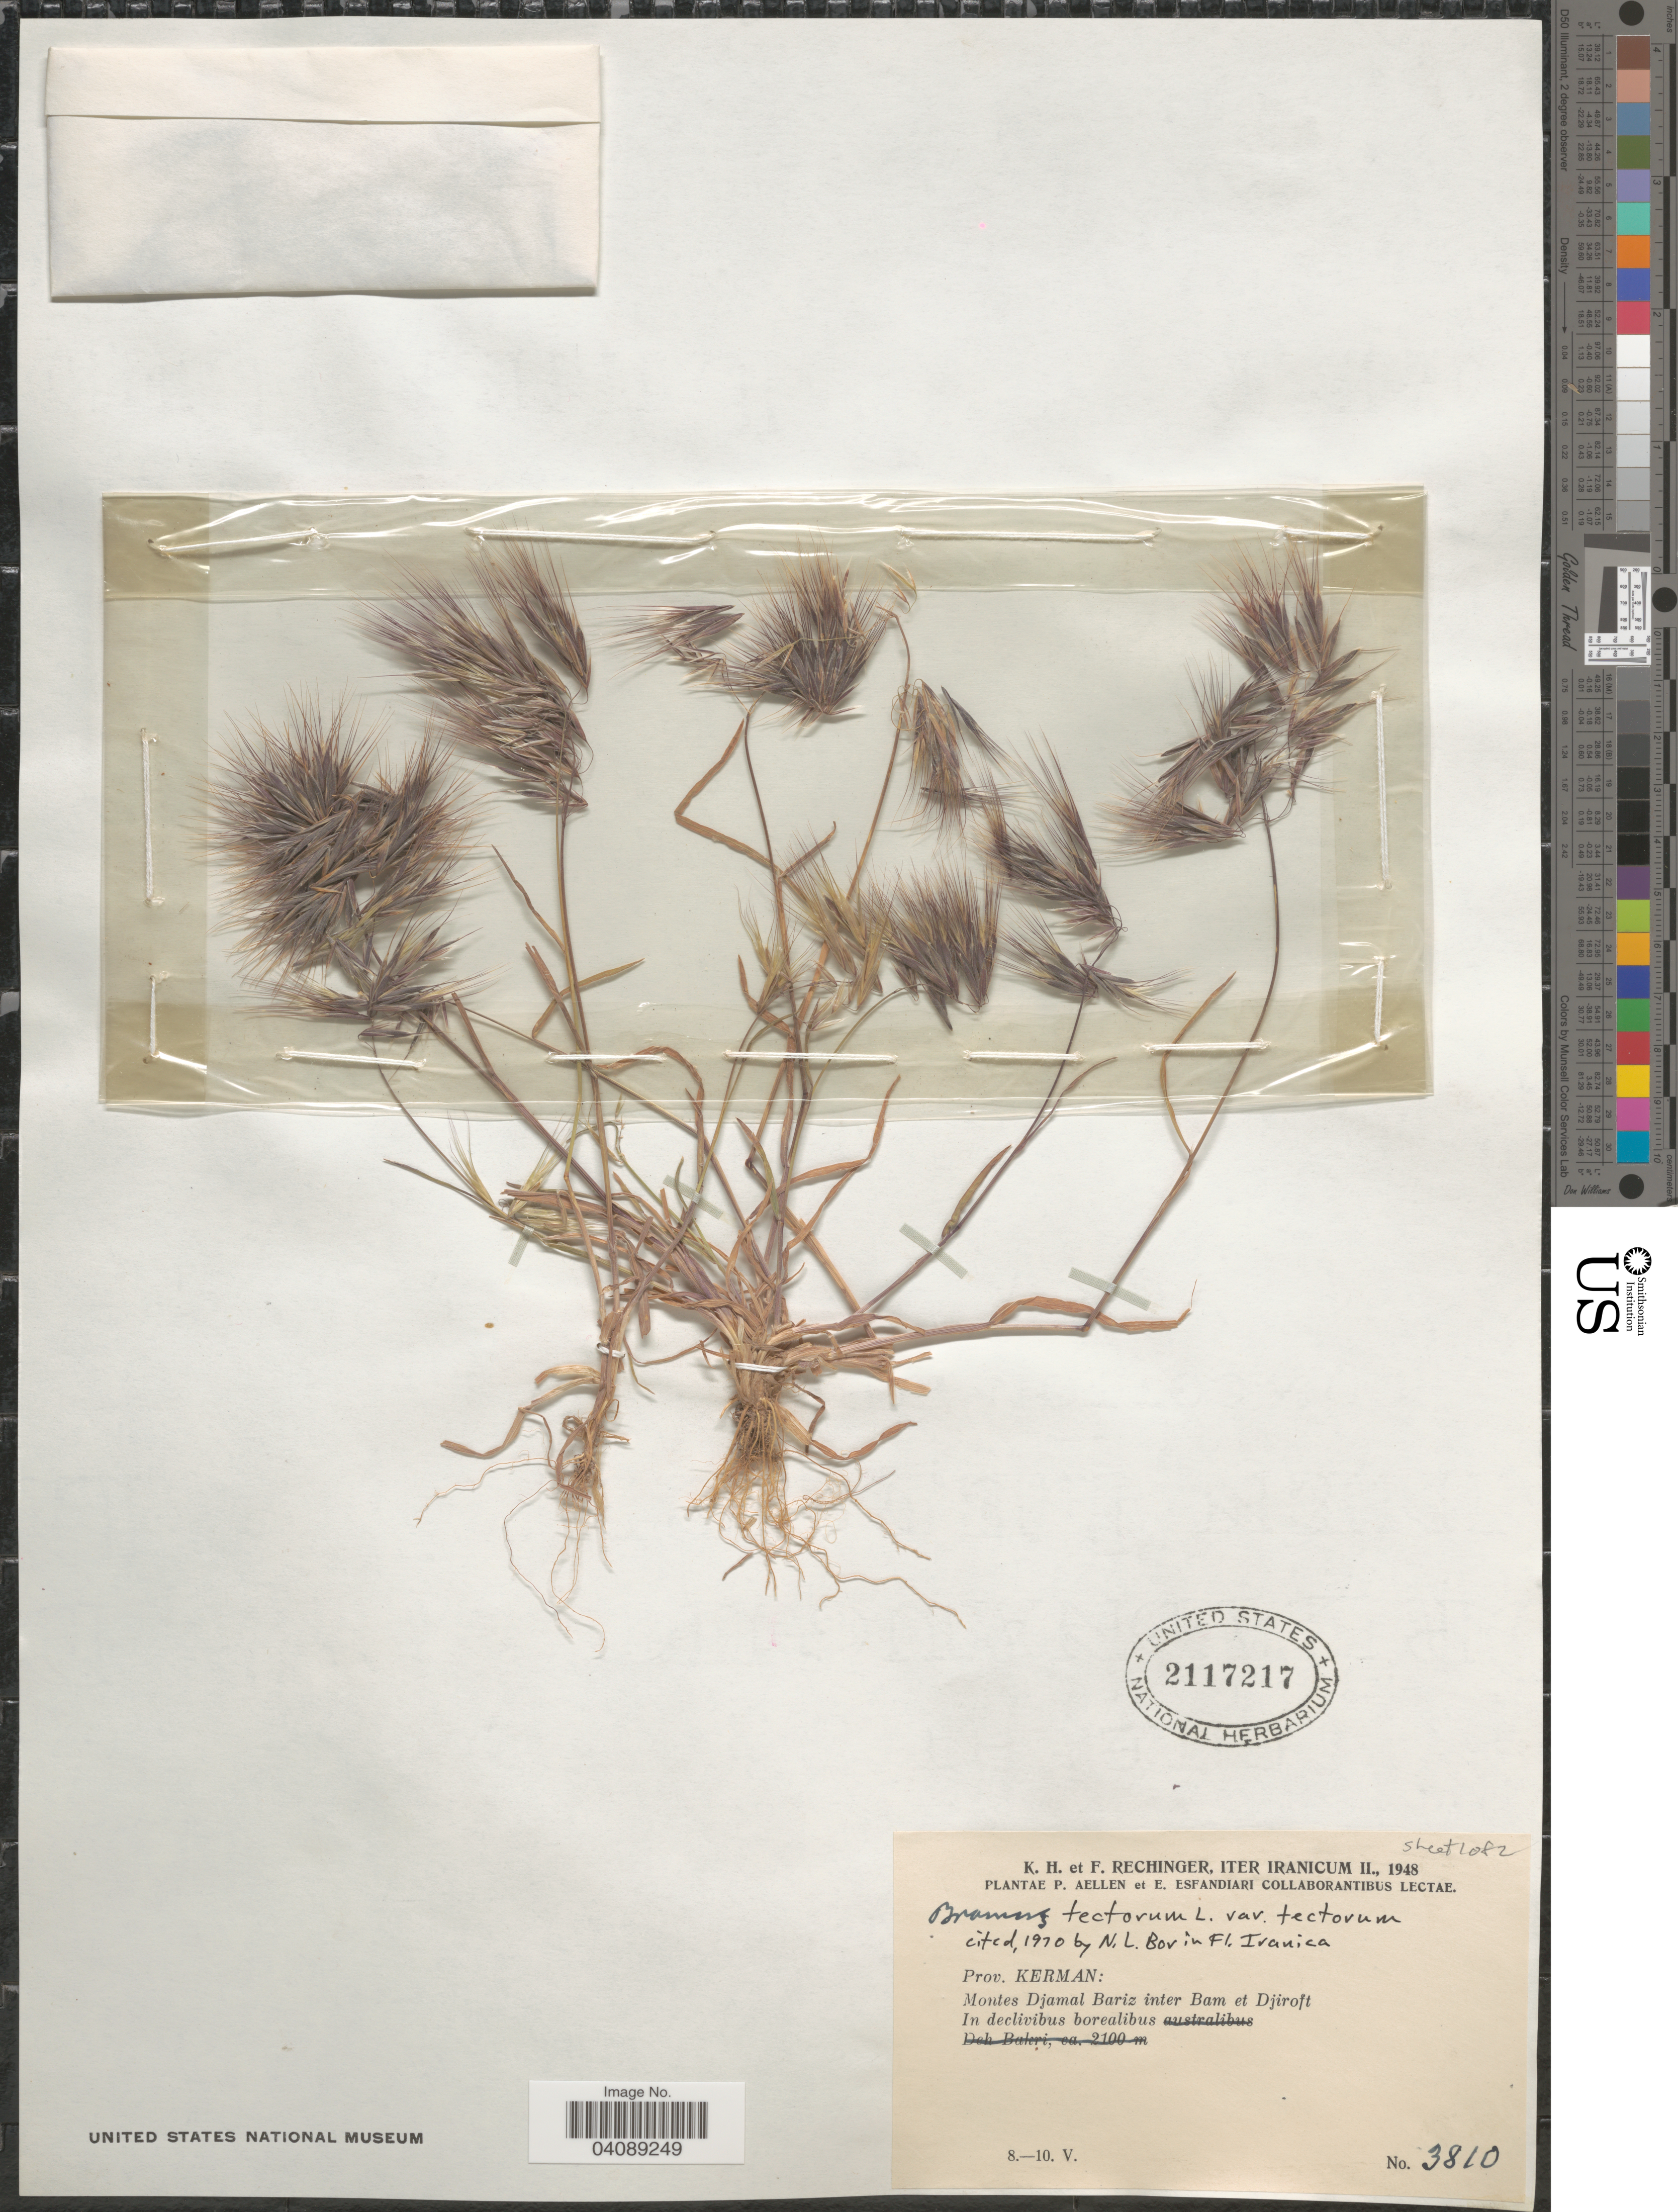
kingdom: Plantae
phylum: Tracheophyta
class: Liliopsida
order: Poales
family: Poaceae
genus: Bromus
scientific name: Bromus tectorum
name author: L.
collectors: K. H. Rechinger & F. Rechinger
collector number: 3810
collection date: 1948-05-08/1948-05-10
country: Iran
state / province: Kerman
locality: Iter Iranicum II., 1948. Prov. Kerman: Montes Djamal Bariz inter Bam et Djiroft. In declivibus borealibus.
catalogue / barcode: US 2117217